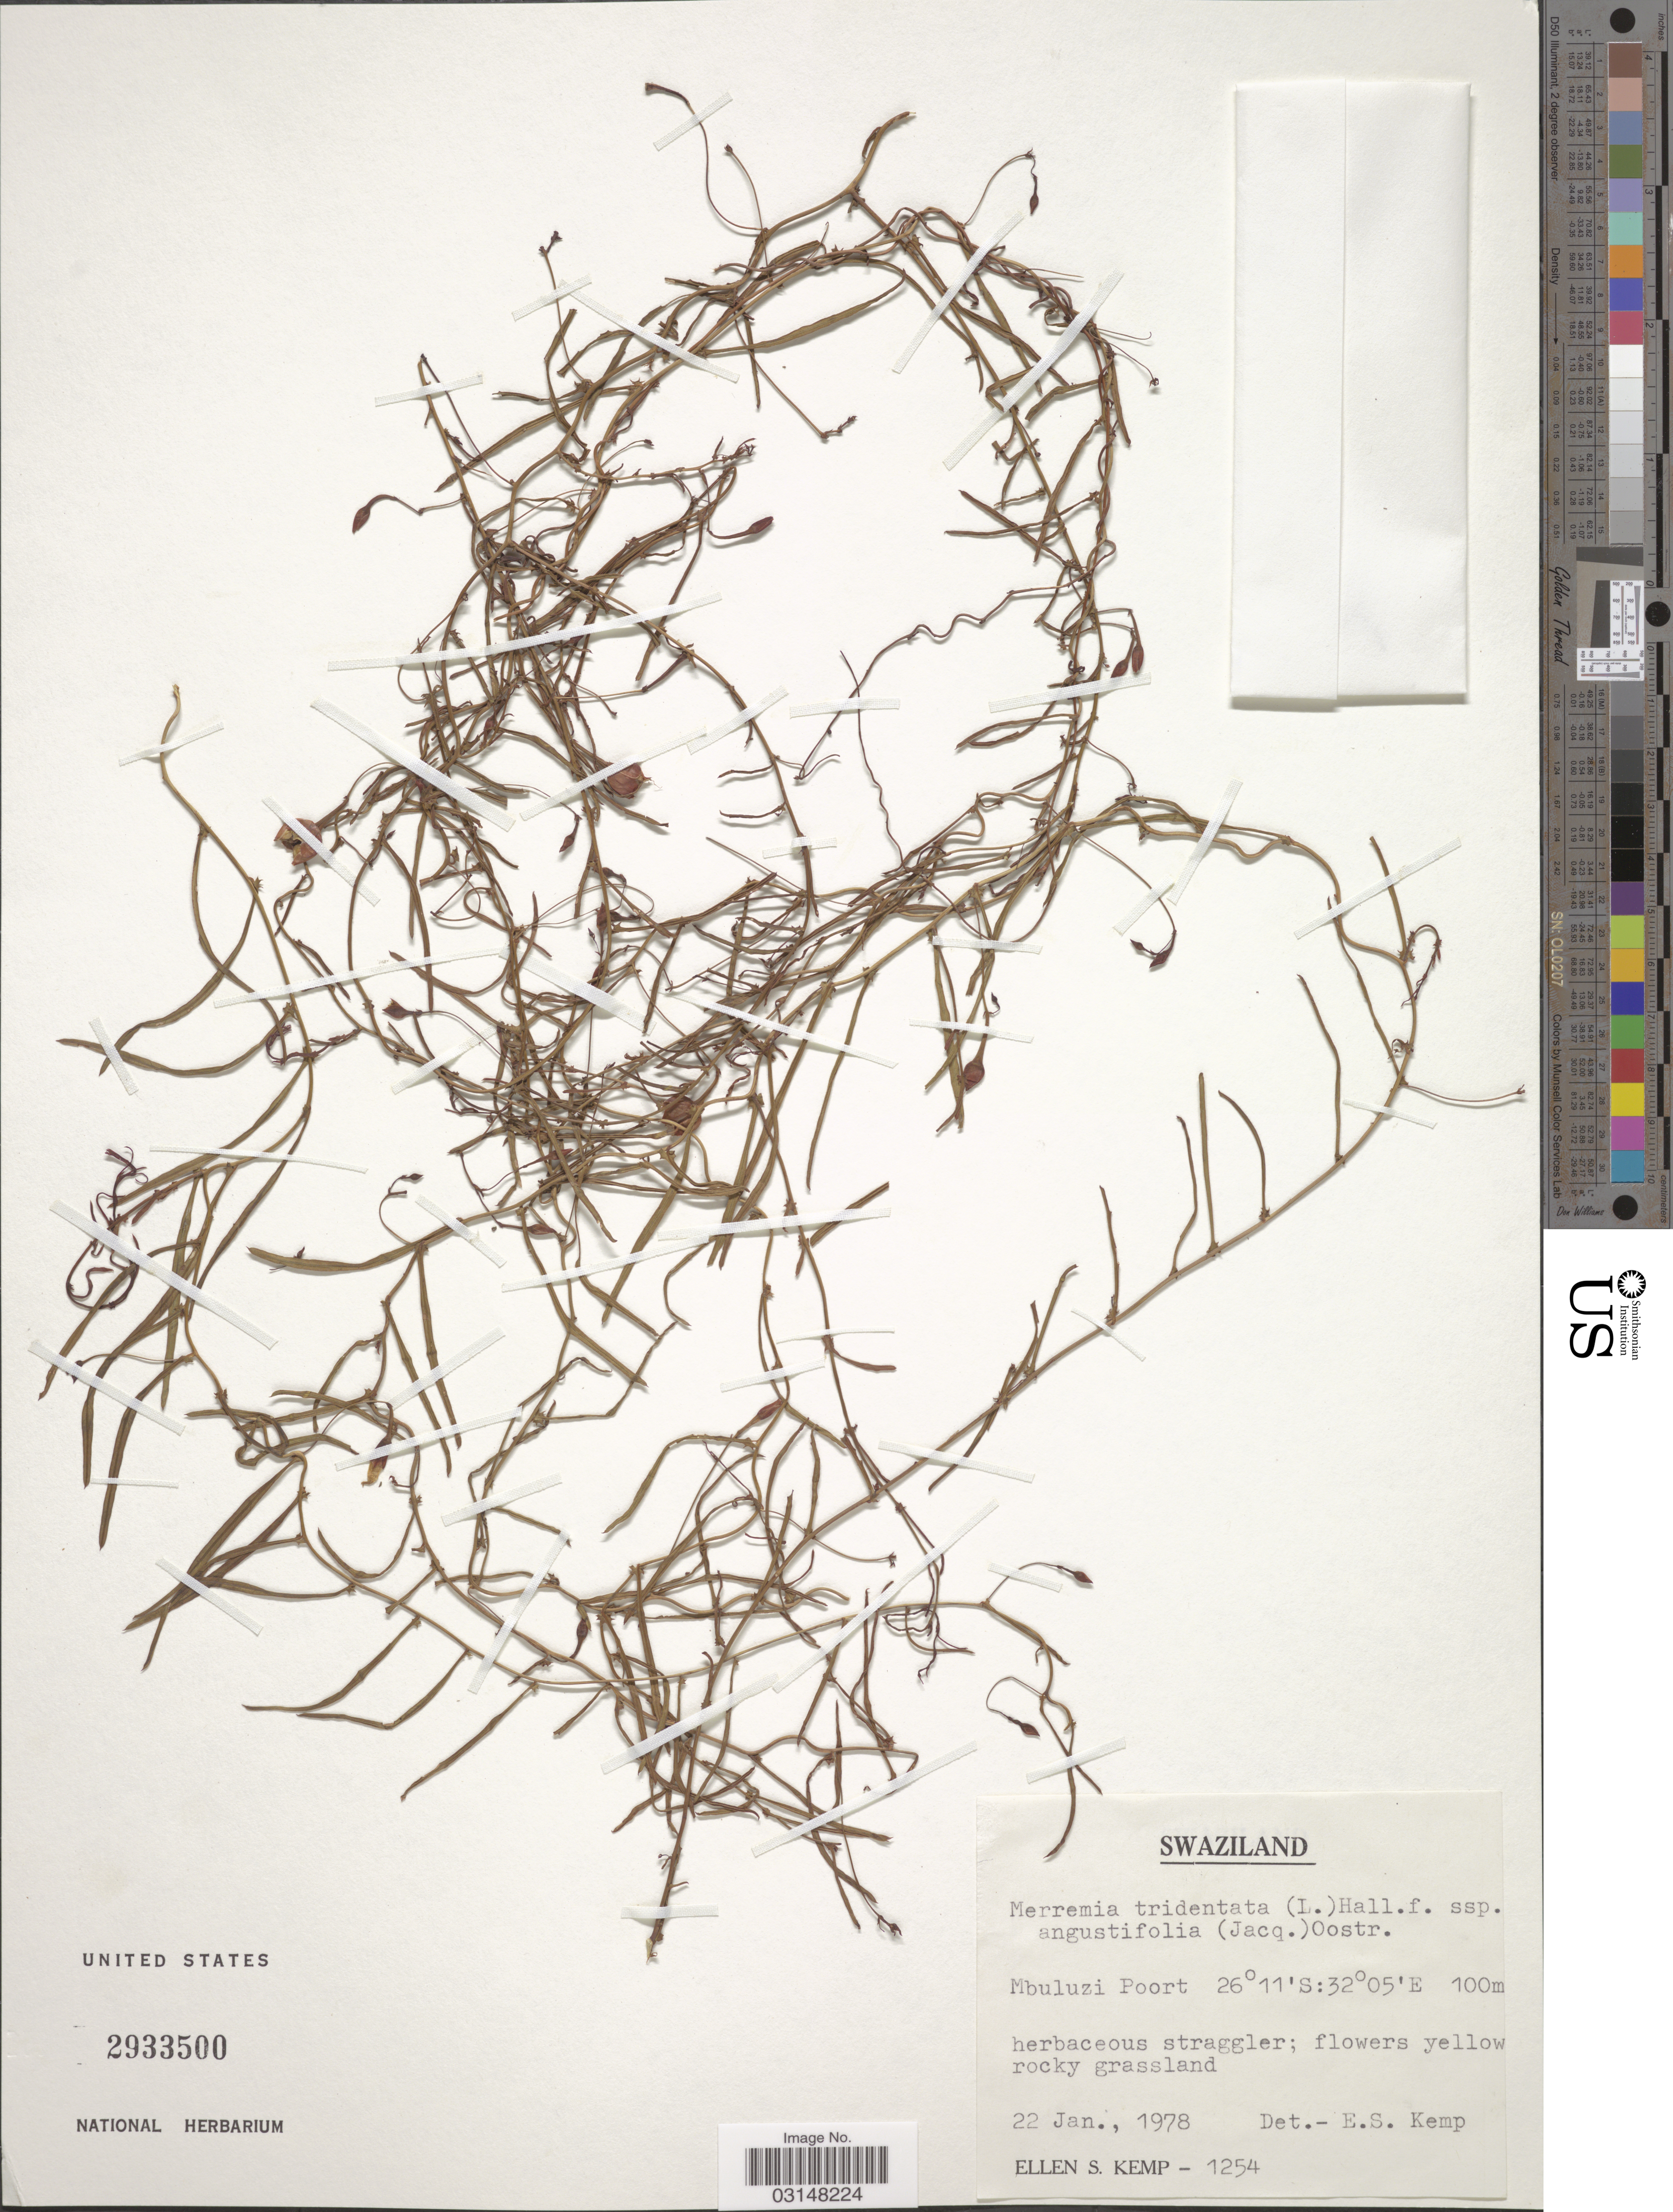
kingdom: Plantae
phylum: Tracheophyta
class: Magnoliopsida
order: Solanales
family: Convolvulaceae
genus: Xenostegia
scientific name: Xenostegia tridentata subsp. angustifolia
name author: Lejoly & Lisowski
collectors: E. S. Kemp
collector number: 1254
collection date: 1978-01-22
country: Eswatini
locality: Mbuluzi Poort.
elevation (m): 100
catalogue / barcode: US 2933500